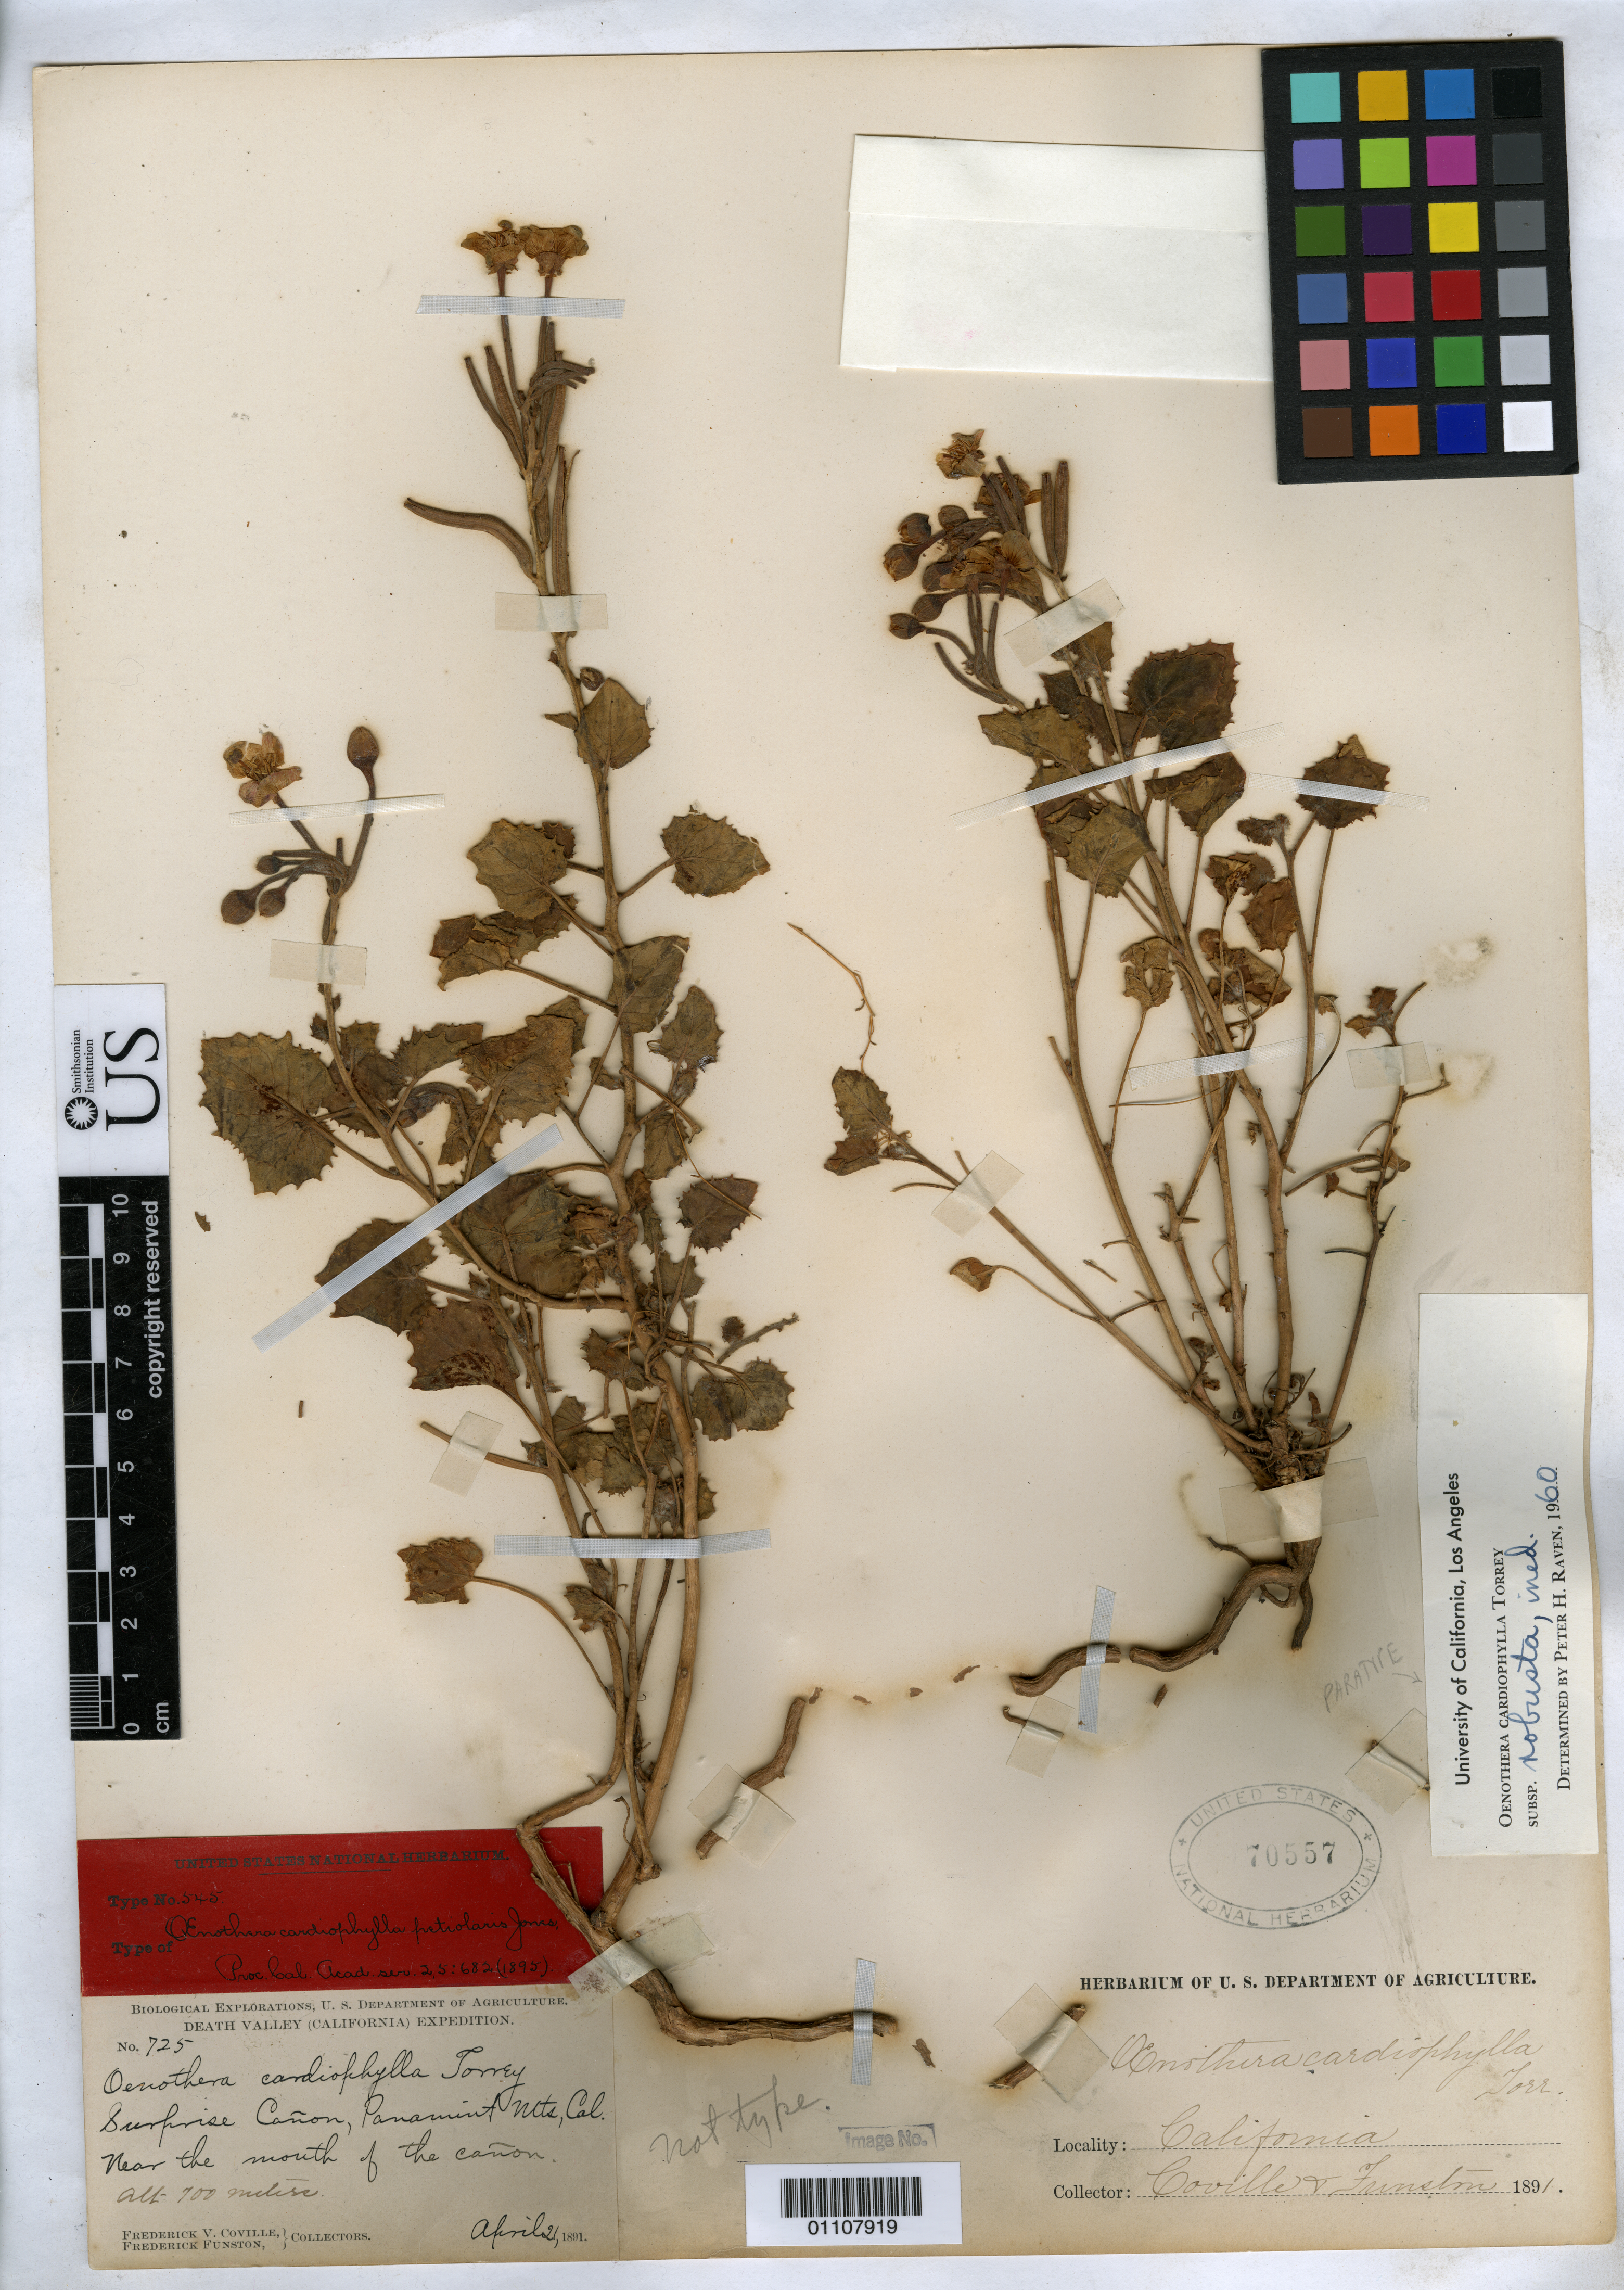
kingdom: Plantae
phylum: Tracheophyta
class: Magnoliopsida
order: Myrtales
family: Onagraceae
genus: Oenothera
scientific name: Oenothera cardiophylla var. petiolaris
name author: M.E. Jones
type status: Syntype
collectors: F. V. Coville & F. Funston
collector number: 725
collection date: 1891-04-21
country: United States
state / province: California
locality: Death Valley, Surprise Canyon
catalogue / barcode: US 70557